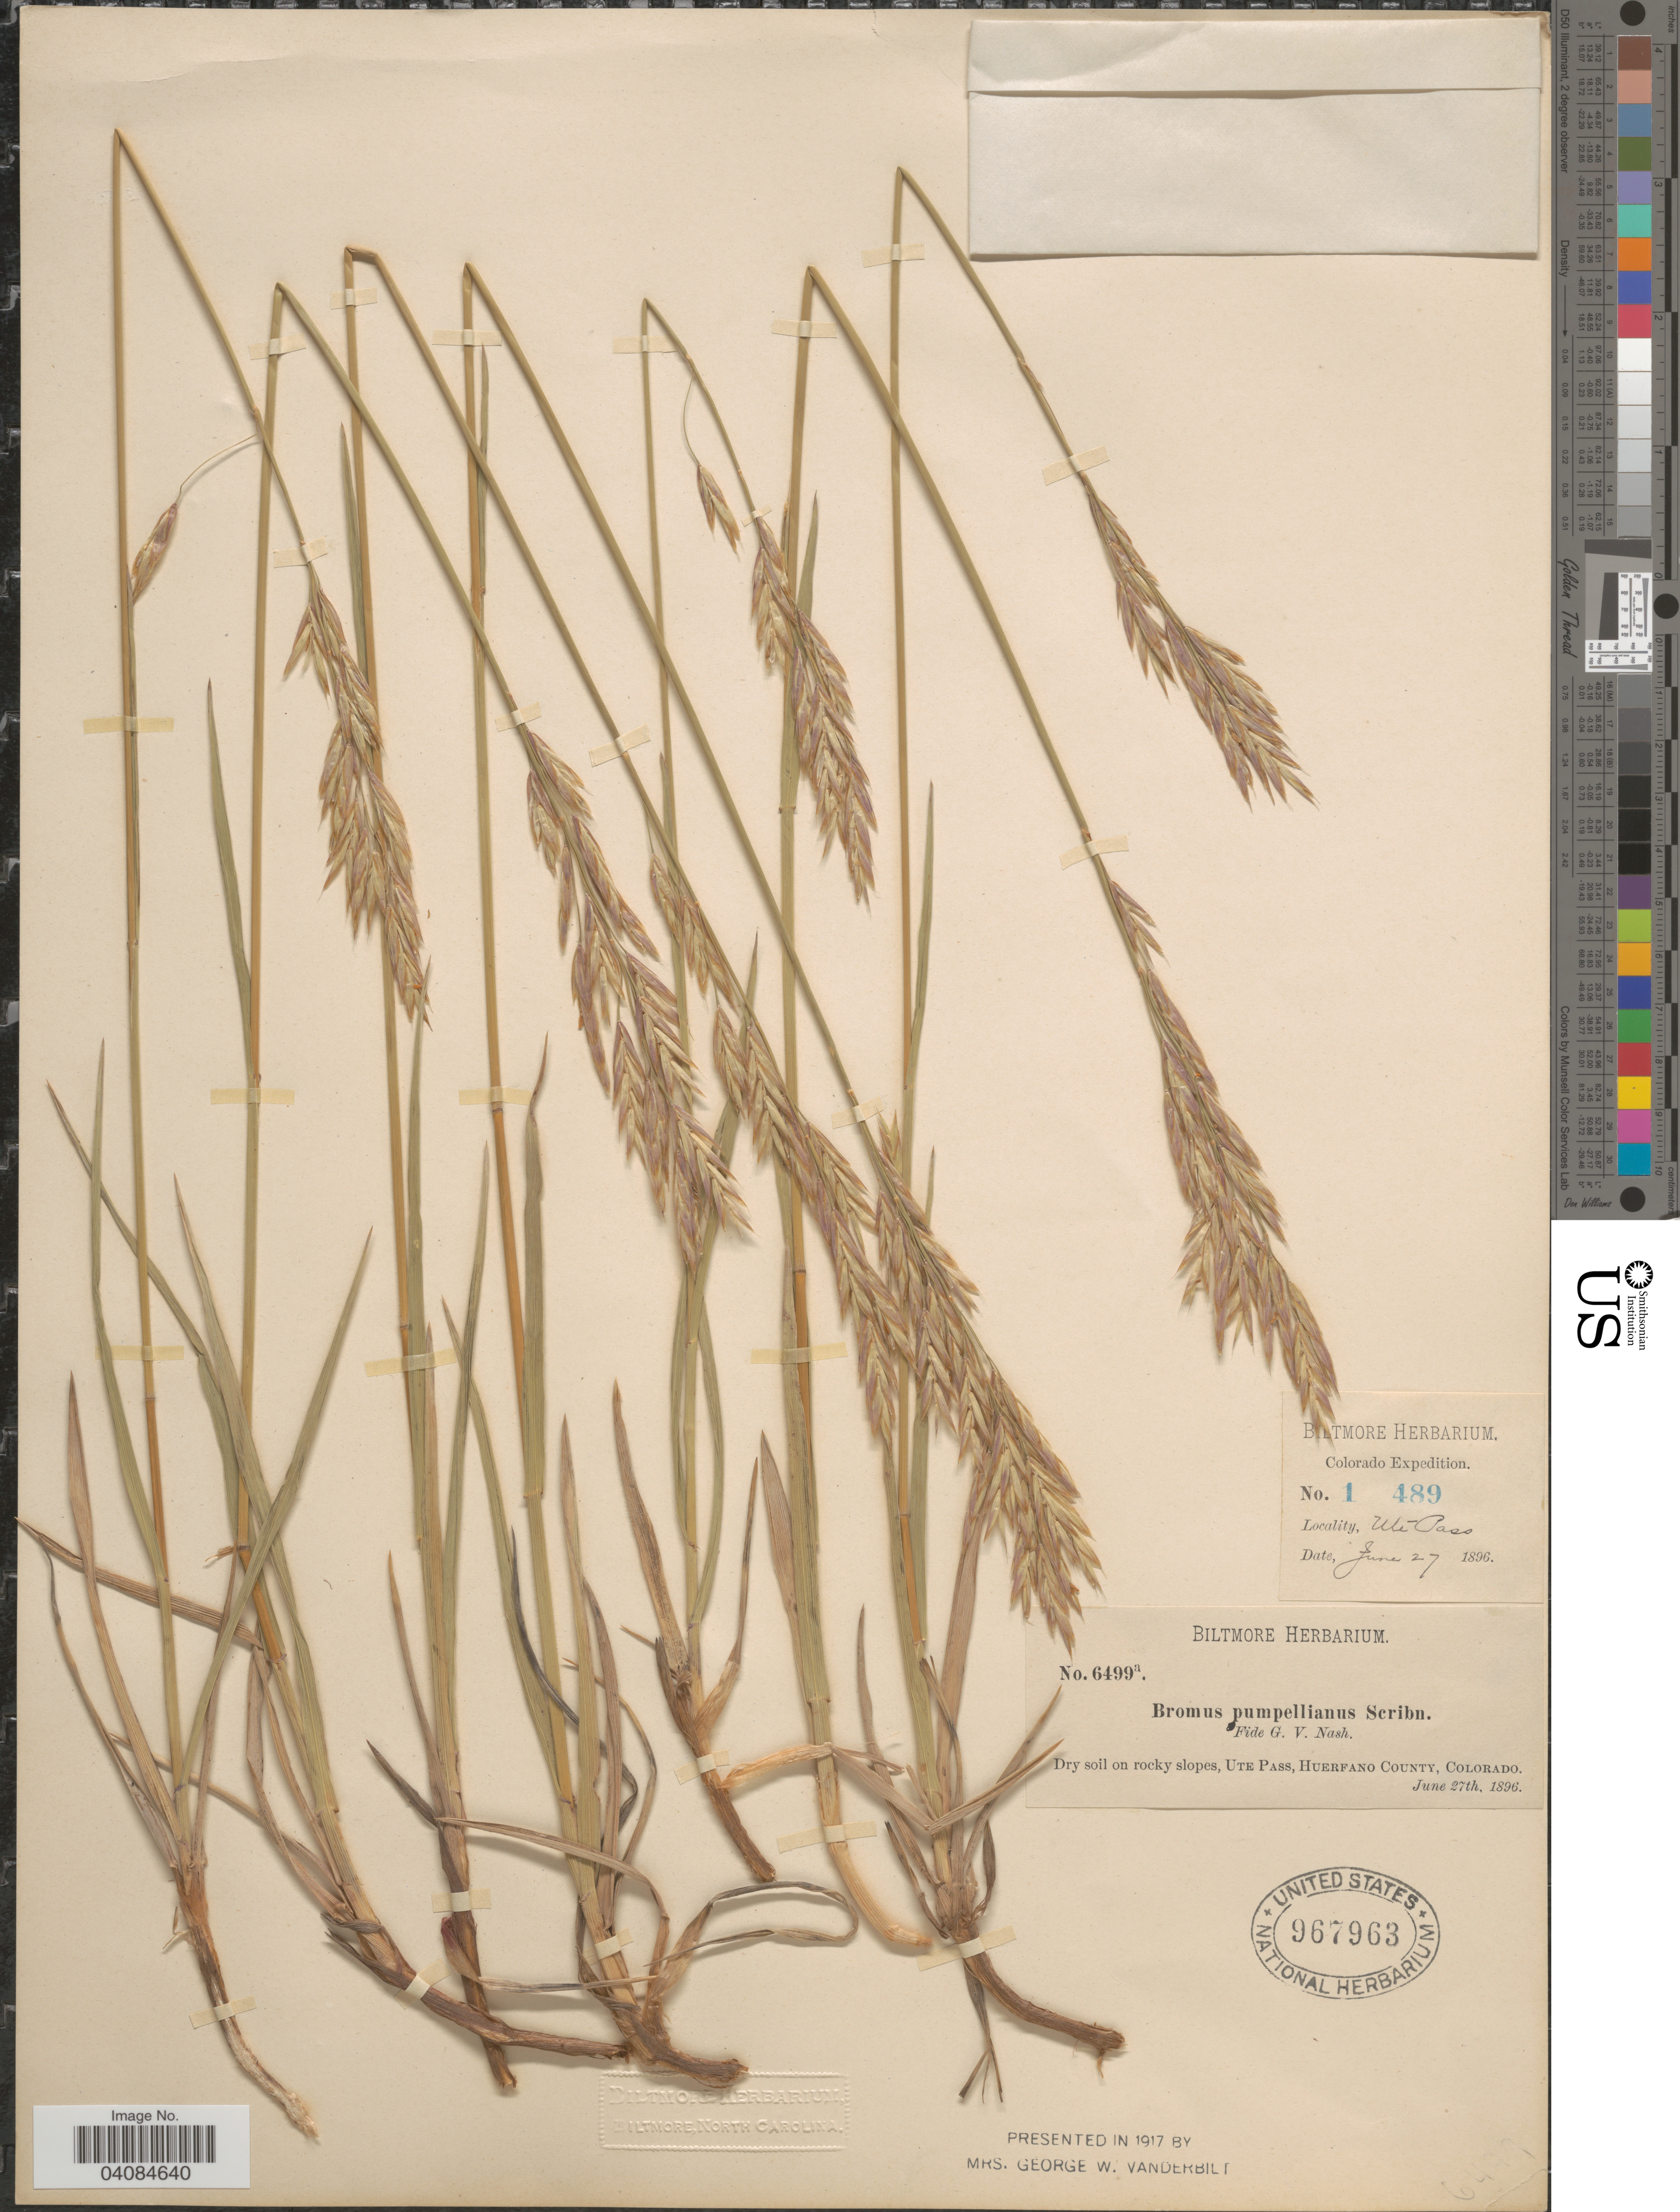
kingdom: Plantae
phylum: Tracheophyta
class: Liliopsida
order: Poales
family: Poaceae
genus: Bromus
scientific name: Bromus pumpellianus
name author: Scribn.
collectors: ex herb. Biltmore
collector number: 6499a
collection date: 1896-06-27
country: United States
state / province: Colorado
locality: Colorado Expedition. Ute Pass, Huerfano County.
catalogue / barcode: US 967963